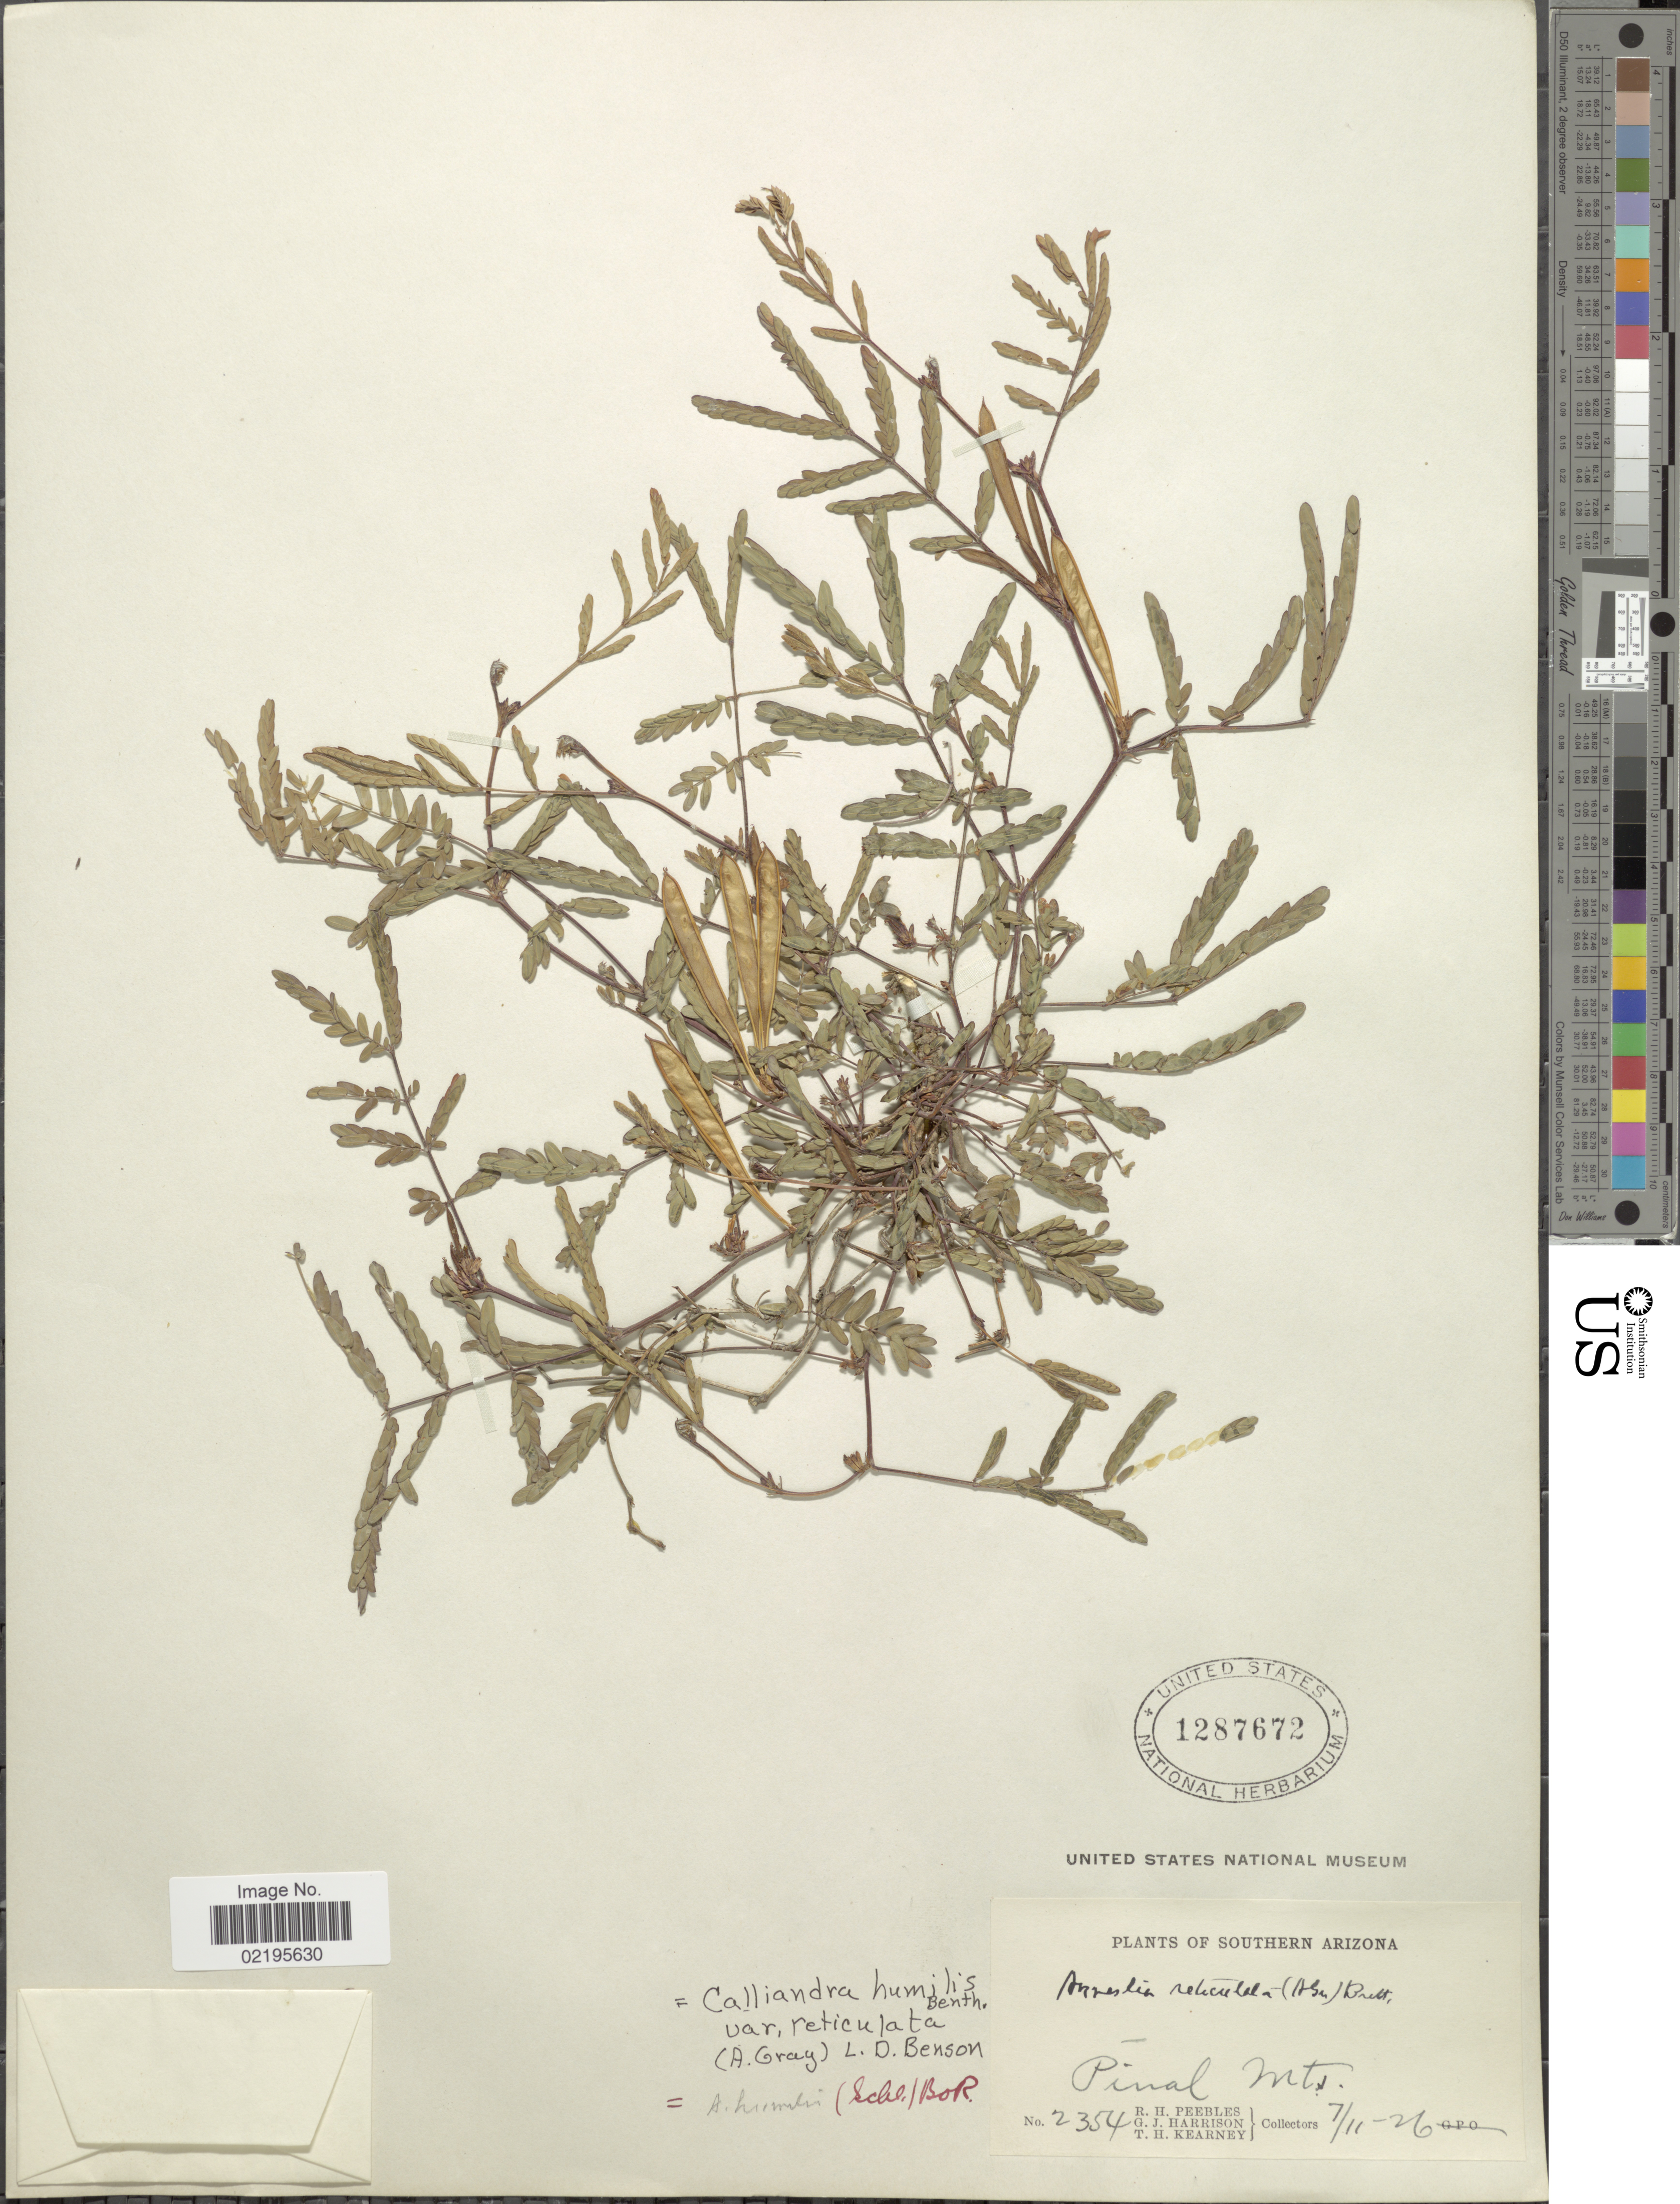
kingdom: Plantae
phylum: Tracheophyta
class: Magnoliopsida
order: Fabales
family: Fabaceae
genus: Calliandra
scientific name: Calliandra humilis var. reticulata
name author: (A. Gray) L.D. Benson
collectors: R. H. Peebles, G. J. Harrison & T. H. Kearney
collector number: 2354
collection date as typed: Transcribed d/m/y: 7/11/26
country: United States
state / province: Arizona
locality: Southern Arizona, Pinal Mts.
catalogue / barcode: US 1287672